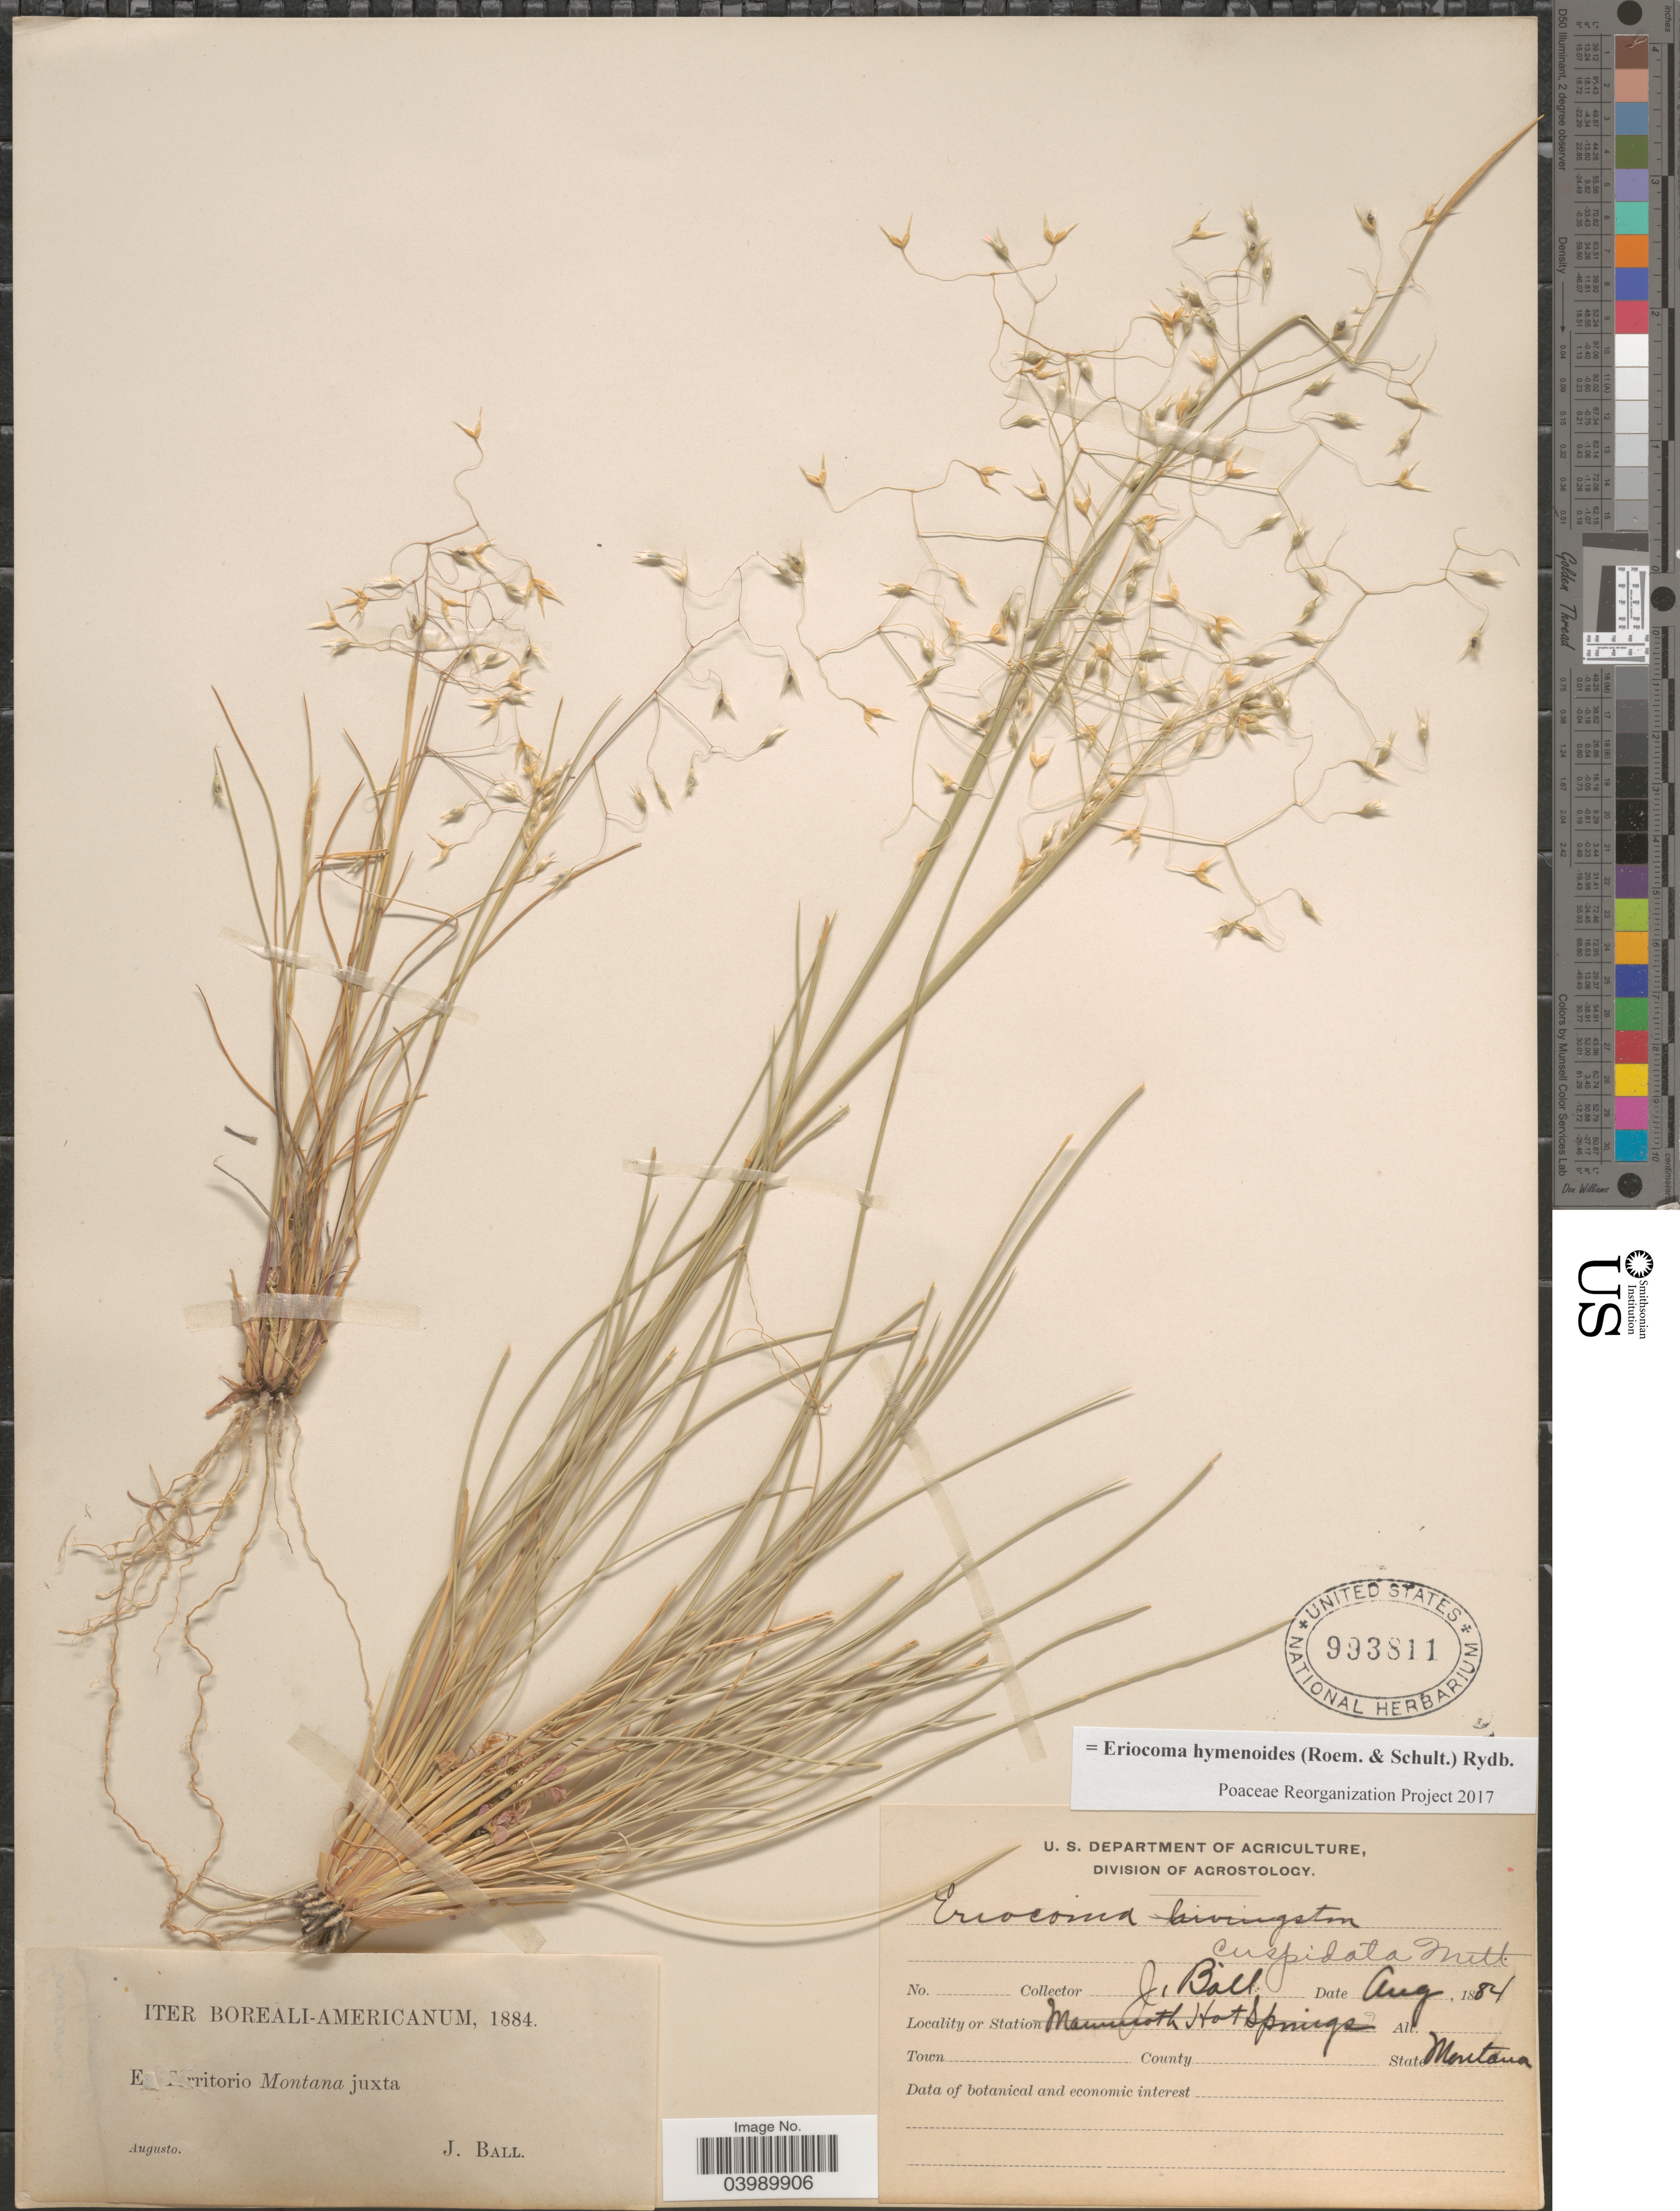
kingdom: Plantae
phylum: Tracheophyta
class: Liliopsida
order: Poales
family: Poaceae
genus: Eriocoma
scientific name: Eriocoma hymenoides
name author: (Roem. & Schult.) Rydb.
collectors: J. Ball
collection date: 1884-08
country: United States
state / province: Montana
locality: Mammoth Hot Springs.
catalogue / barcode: US 993811